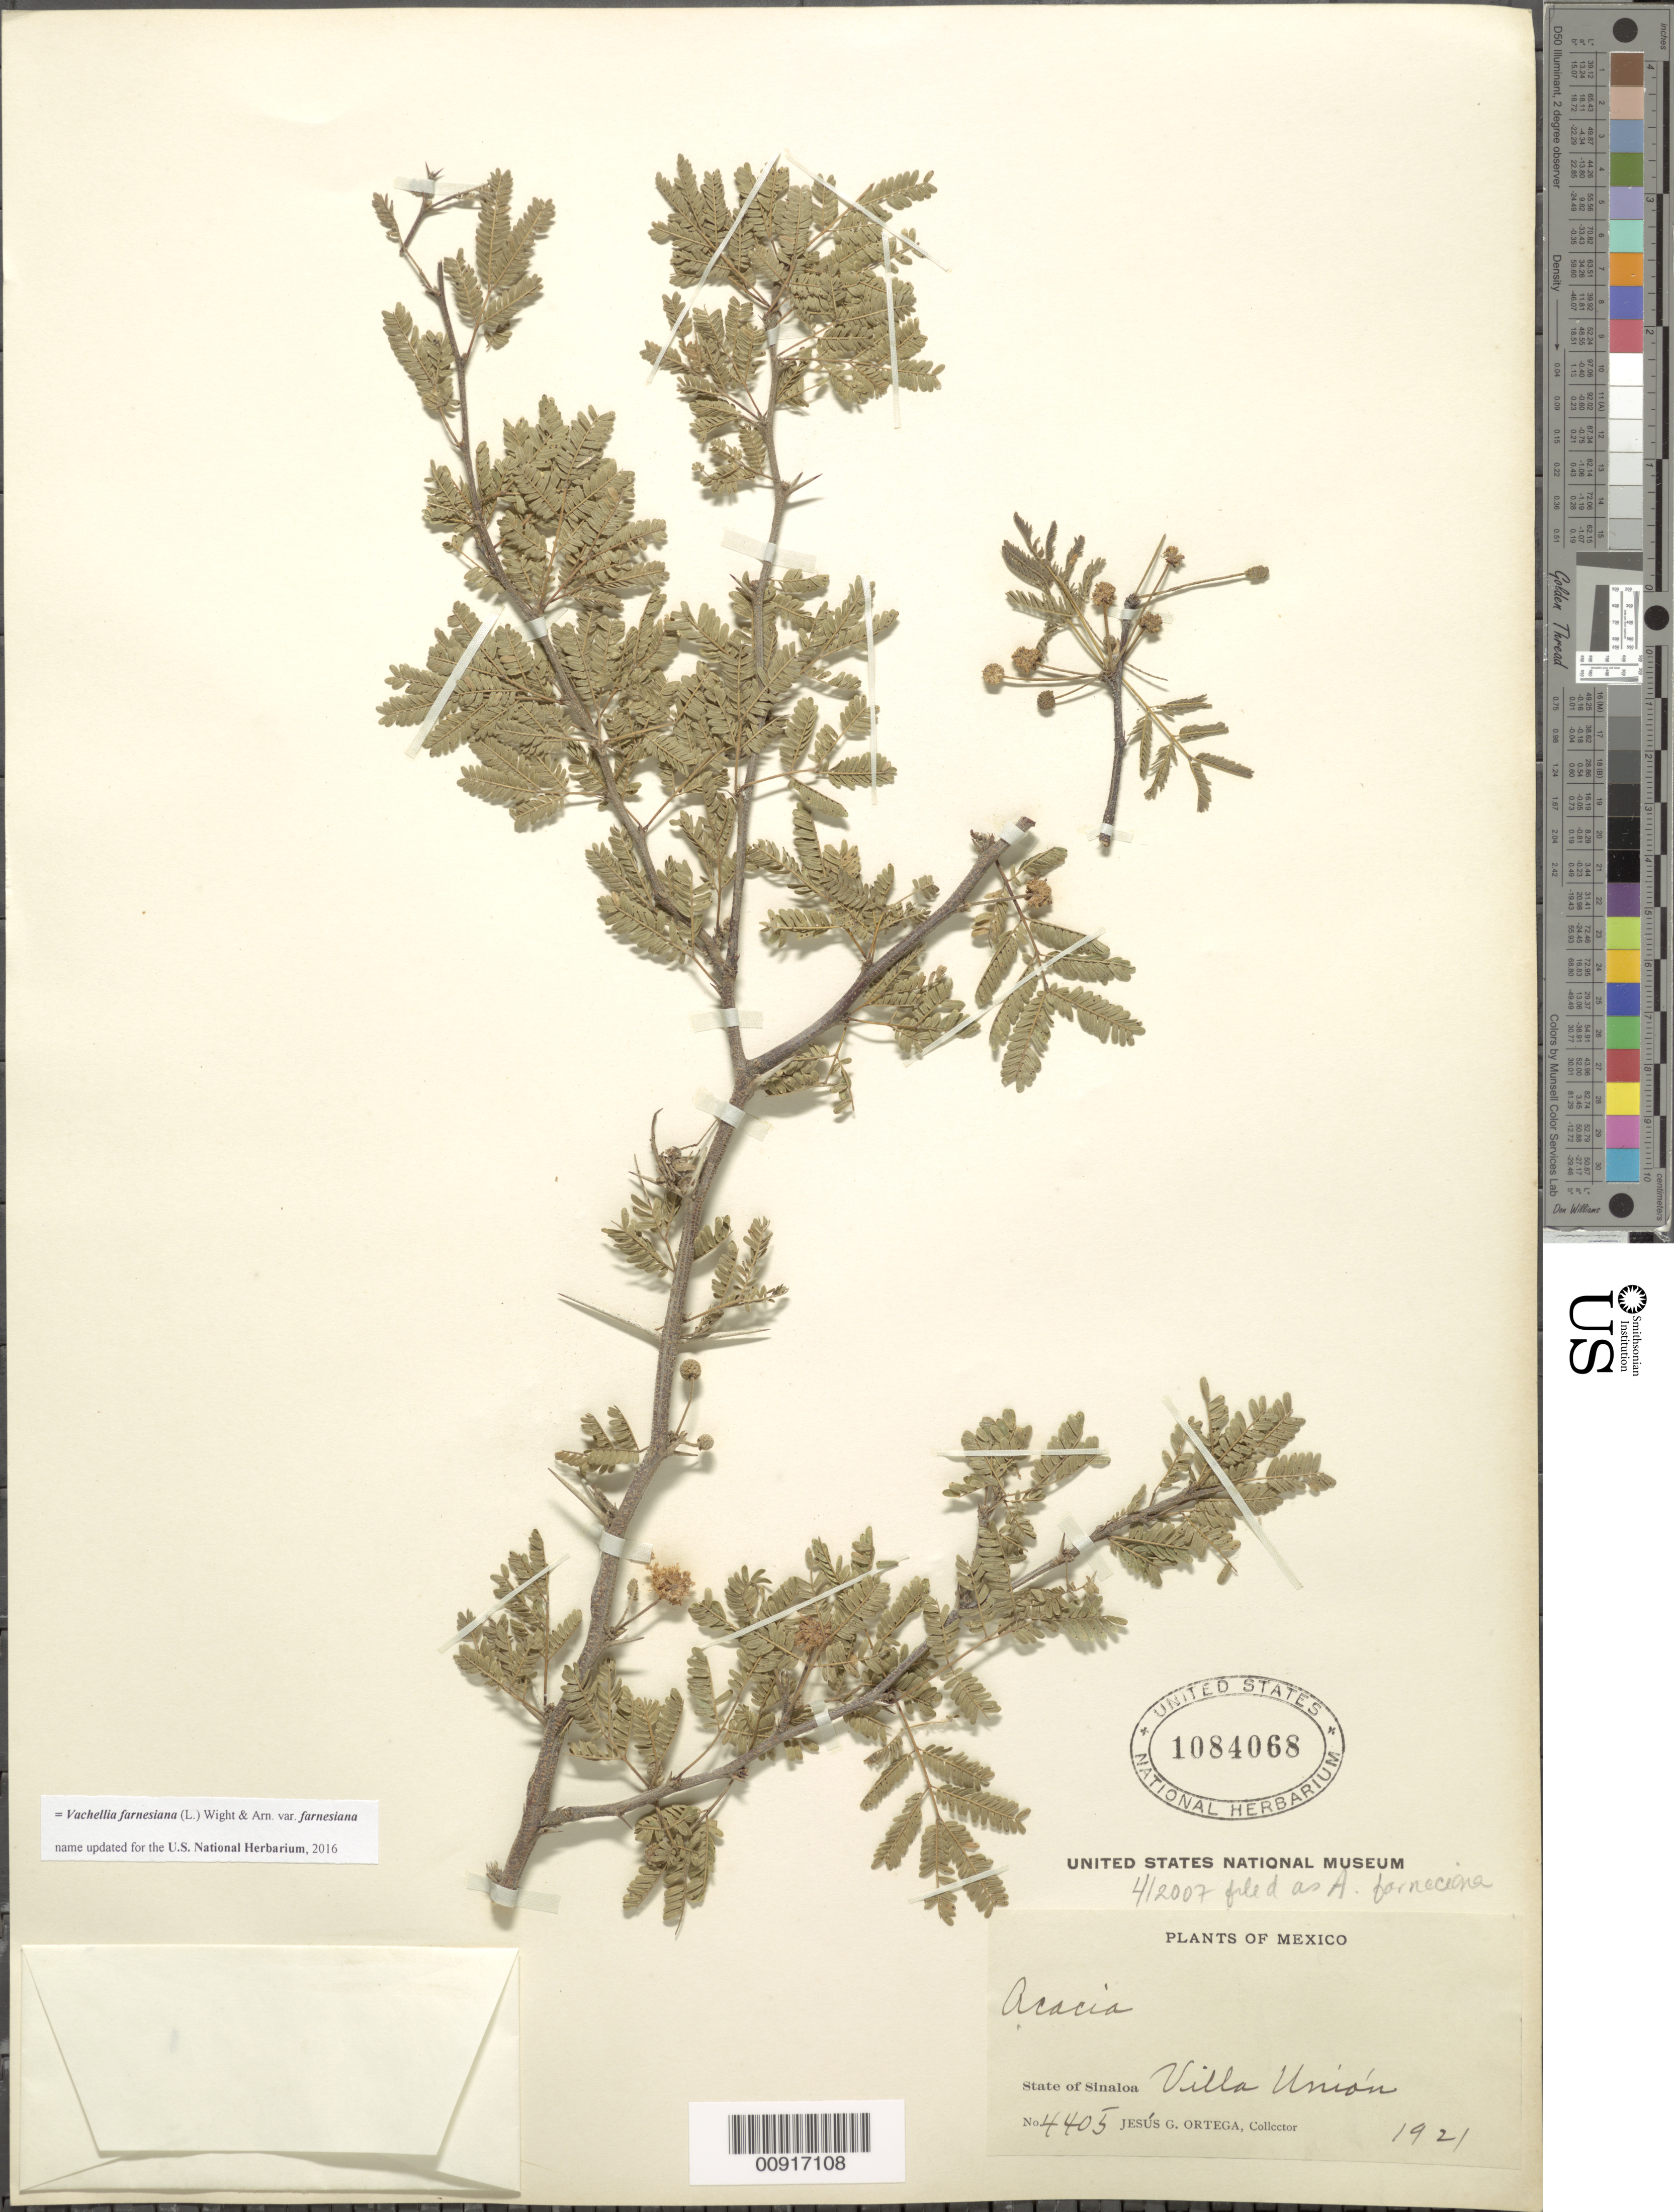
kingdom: Plantae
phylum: Tracheophyta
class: Magnoliopsida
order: Fabales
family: Fabaceae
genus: Vachellia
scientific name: Vachellia farnesiana var. farnesiana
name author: (L.) Wight & Arn.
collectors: J. Ortega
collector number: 4405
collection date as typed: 1921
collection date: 1921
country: Mexico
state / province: Sinaloa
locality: State of Sinaloa: Villa Unión.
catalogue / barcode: US 1084068